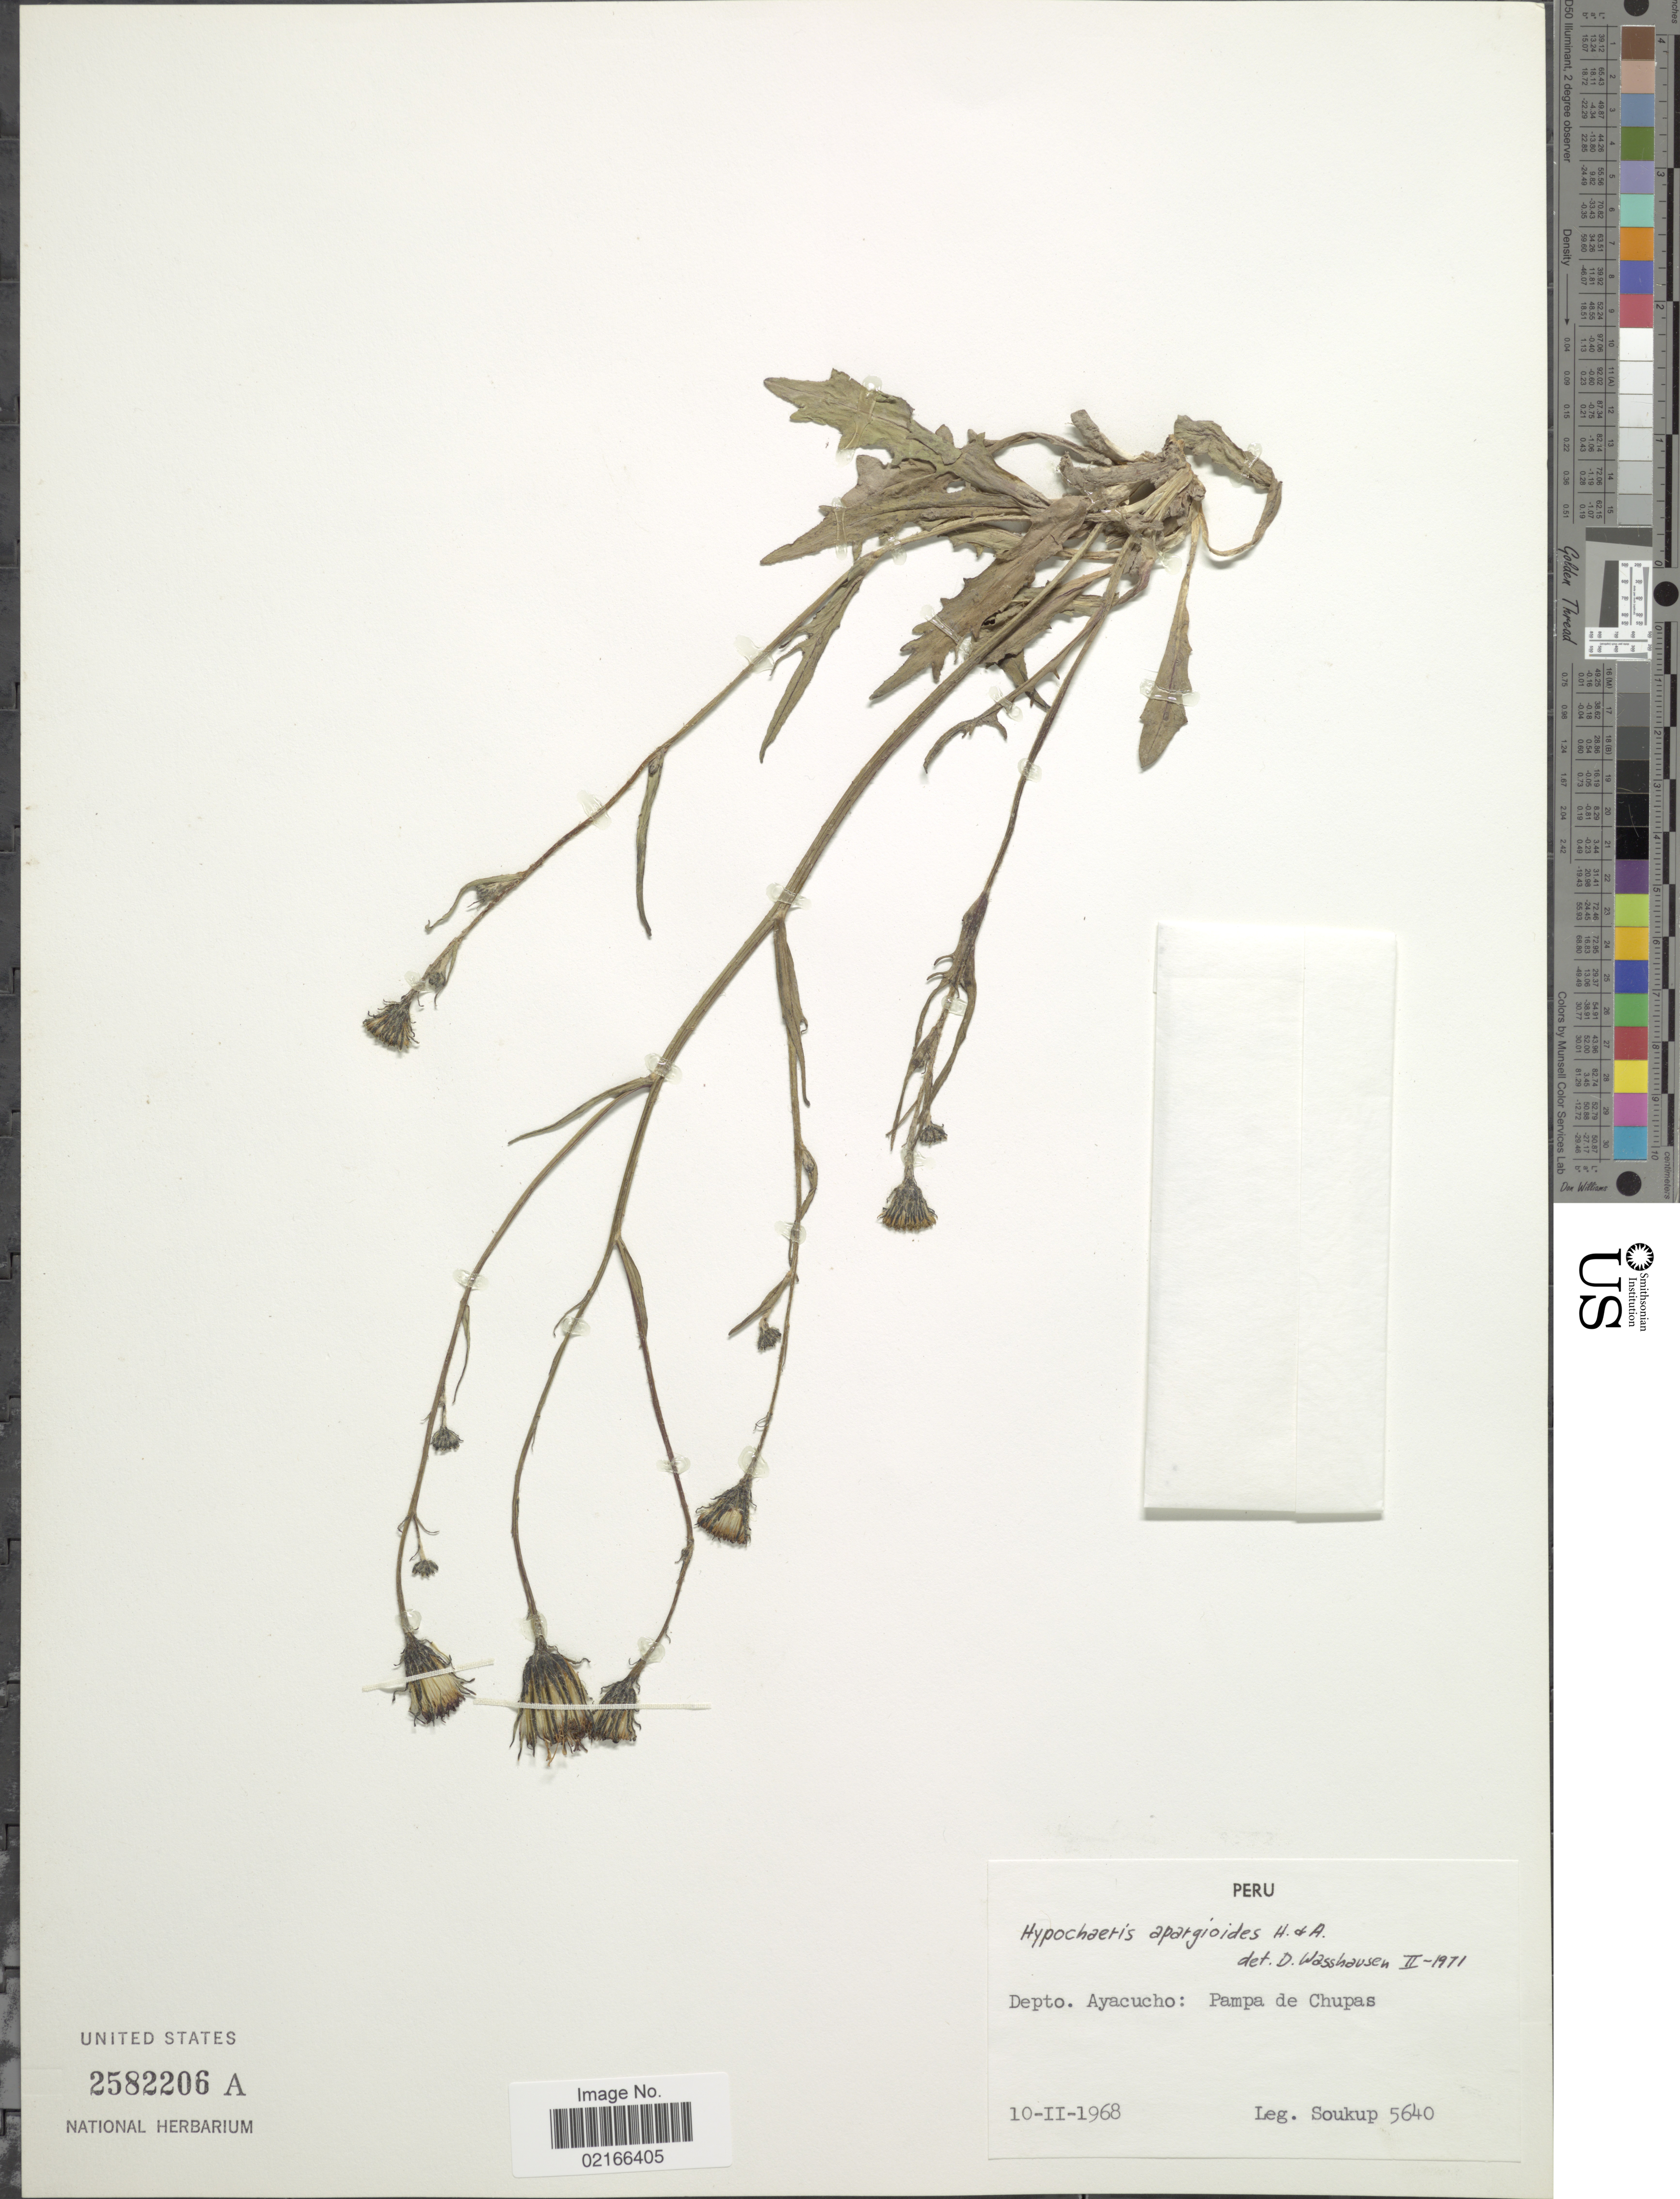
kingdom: Plantae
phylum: Tracheophyta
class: Magnoliopsida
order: Asterales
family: Asteraceae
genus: Hypochaeris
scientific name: Hypochaeris apargioides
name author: Hook. & Arn.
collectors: -- Soukup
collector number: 5640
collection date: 1968-02-10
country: Peru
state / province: Ayacucho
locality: Pampa de Chupas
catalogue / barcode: US 2582206A